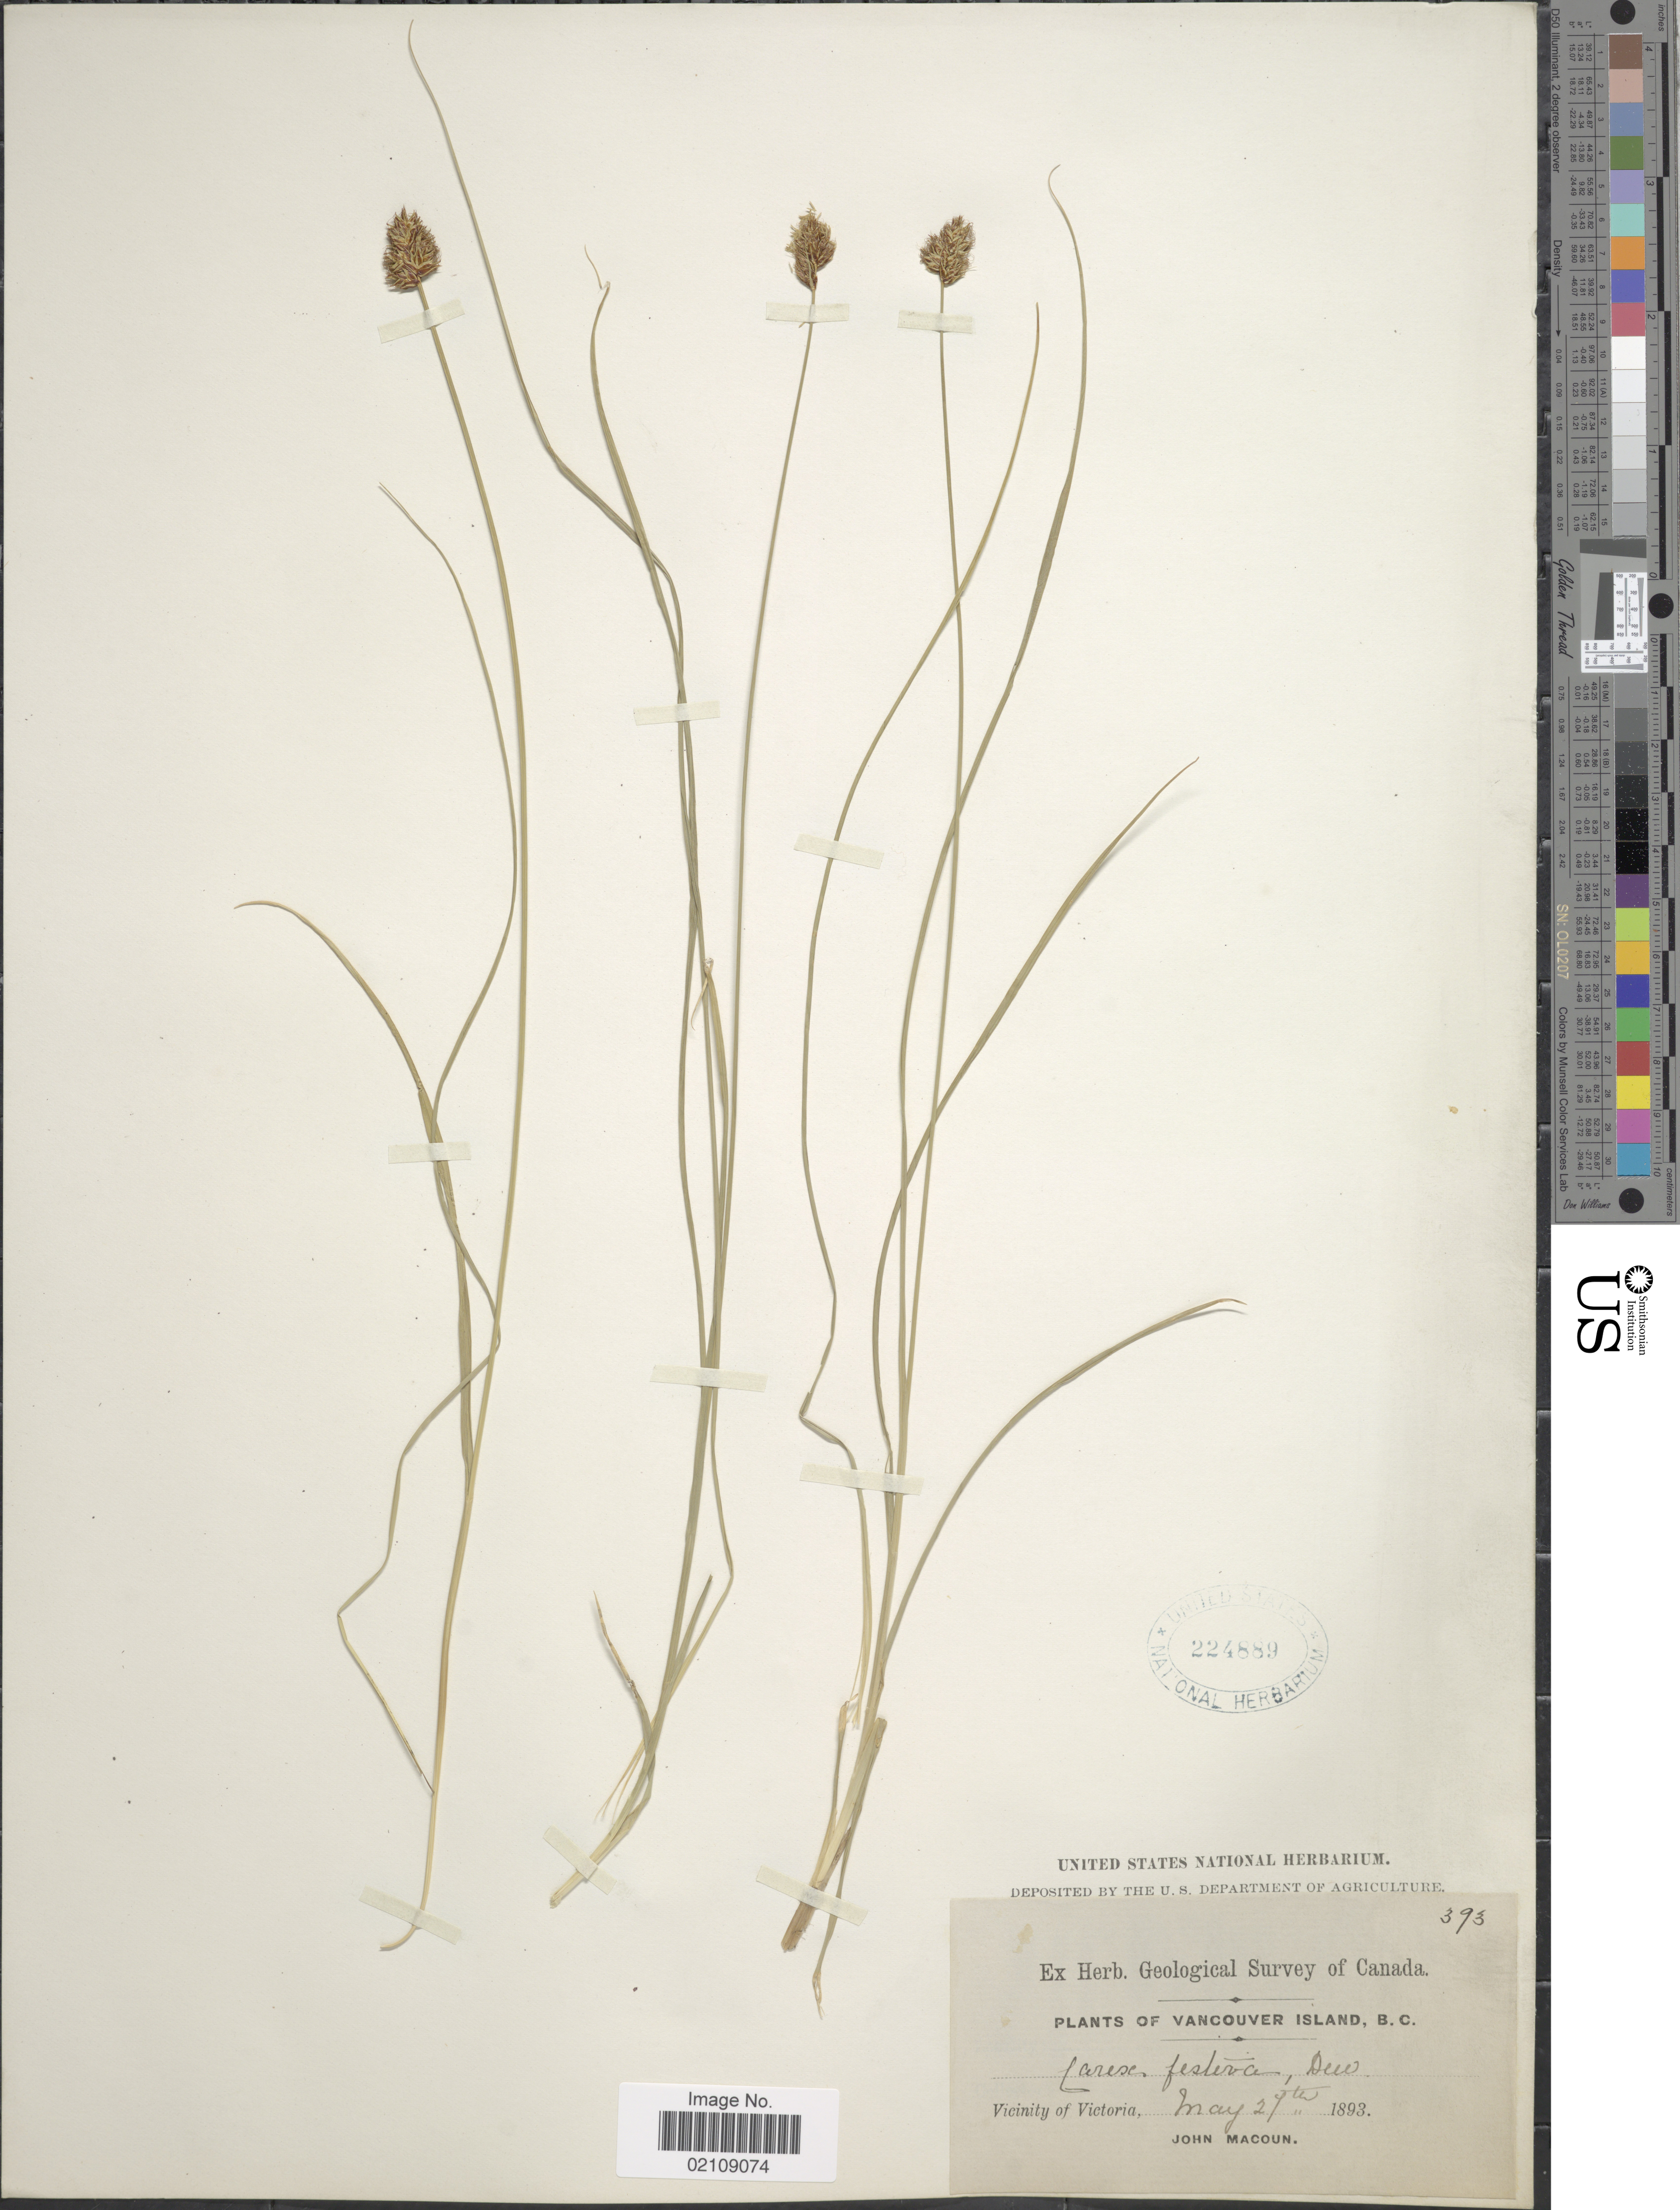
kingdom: Plantae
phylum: Tracheophyta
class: Liliopsida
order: Poales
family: Cyperaceae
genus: Carex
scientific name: Carex microptera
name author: Mack.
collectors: J. Macoun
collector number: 393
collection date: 1893-05-27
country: Canada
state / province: British Columbia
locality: Vancouver Island. Vicinity of Victoria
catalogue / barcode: US 224889